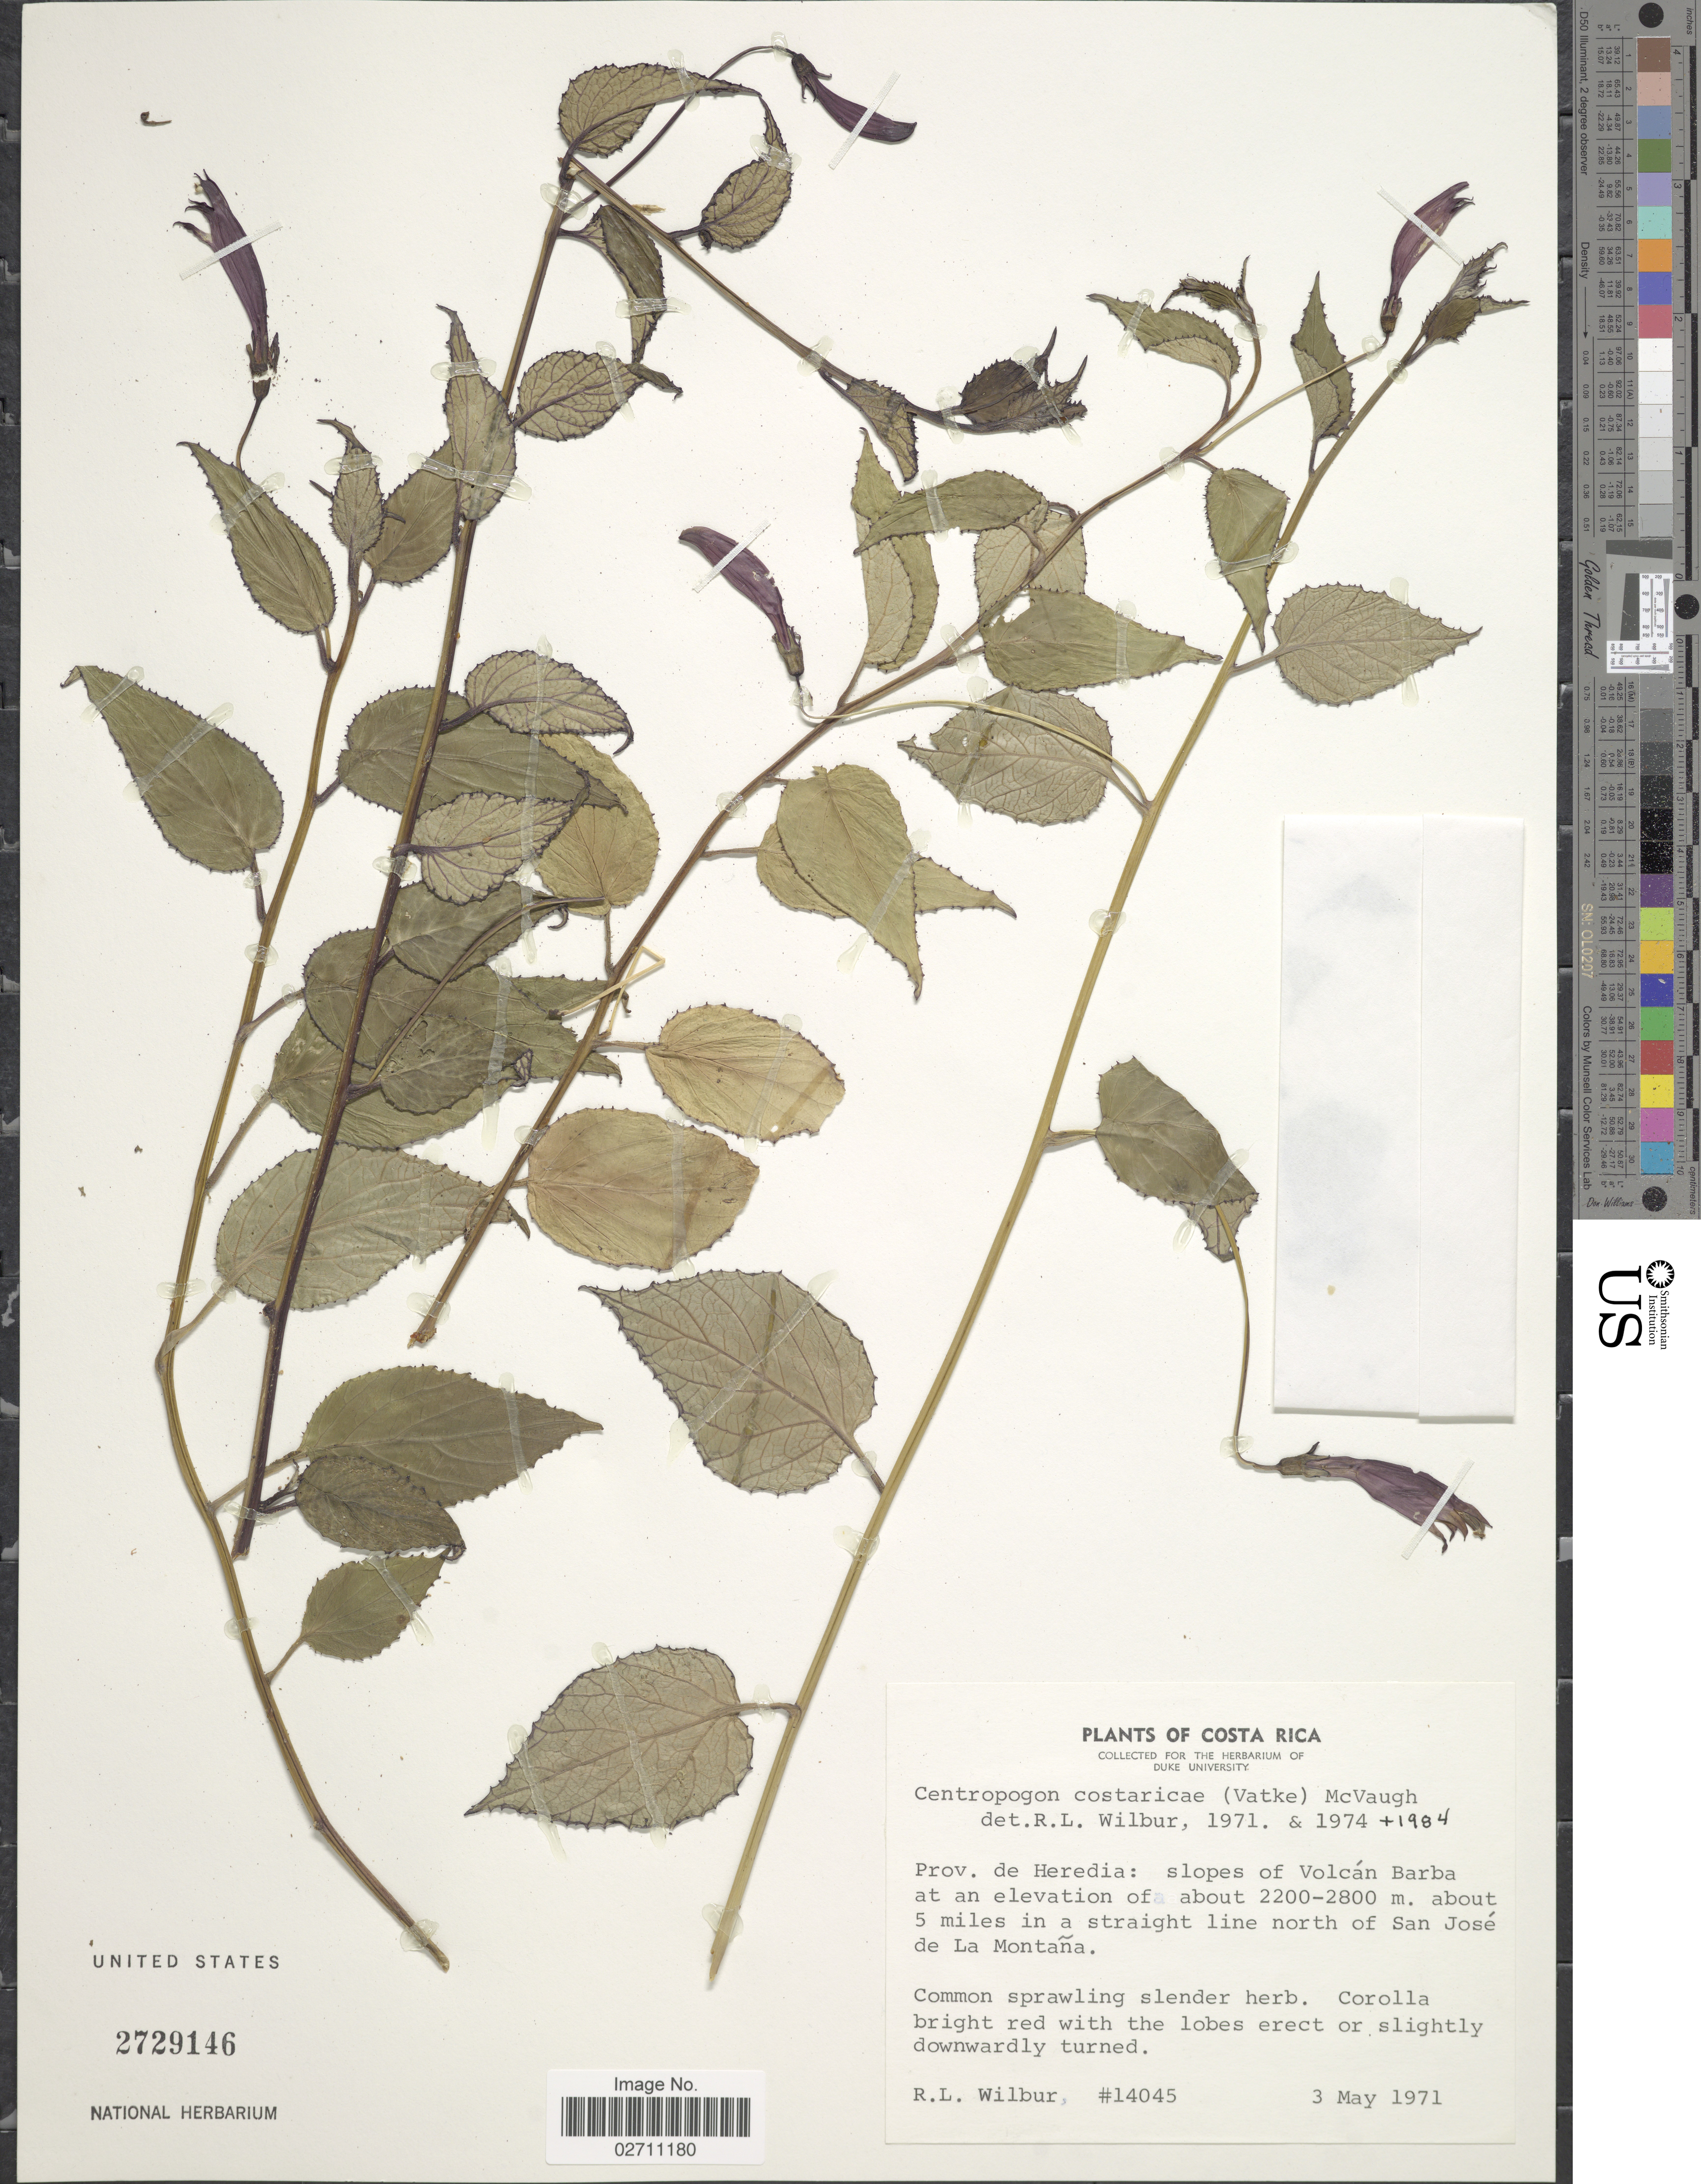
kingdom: Plantae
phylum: Tracheophyta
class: Magnoliopsida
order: Asterales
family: Campanulaceae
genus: Centropogon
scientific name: Centropogon costaricae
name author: (Vatke) McVaugh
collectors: R. L. Wilbur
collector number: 14045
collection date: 1971-05-03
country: Costa Rica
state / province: Heredia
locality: Slopes of Volcan Barba about 5 miles in a straight line north of San Jose de La Montana.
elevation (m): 2200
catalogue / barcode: US 2729146